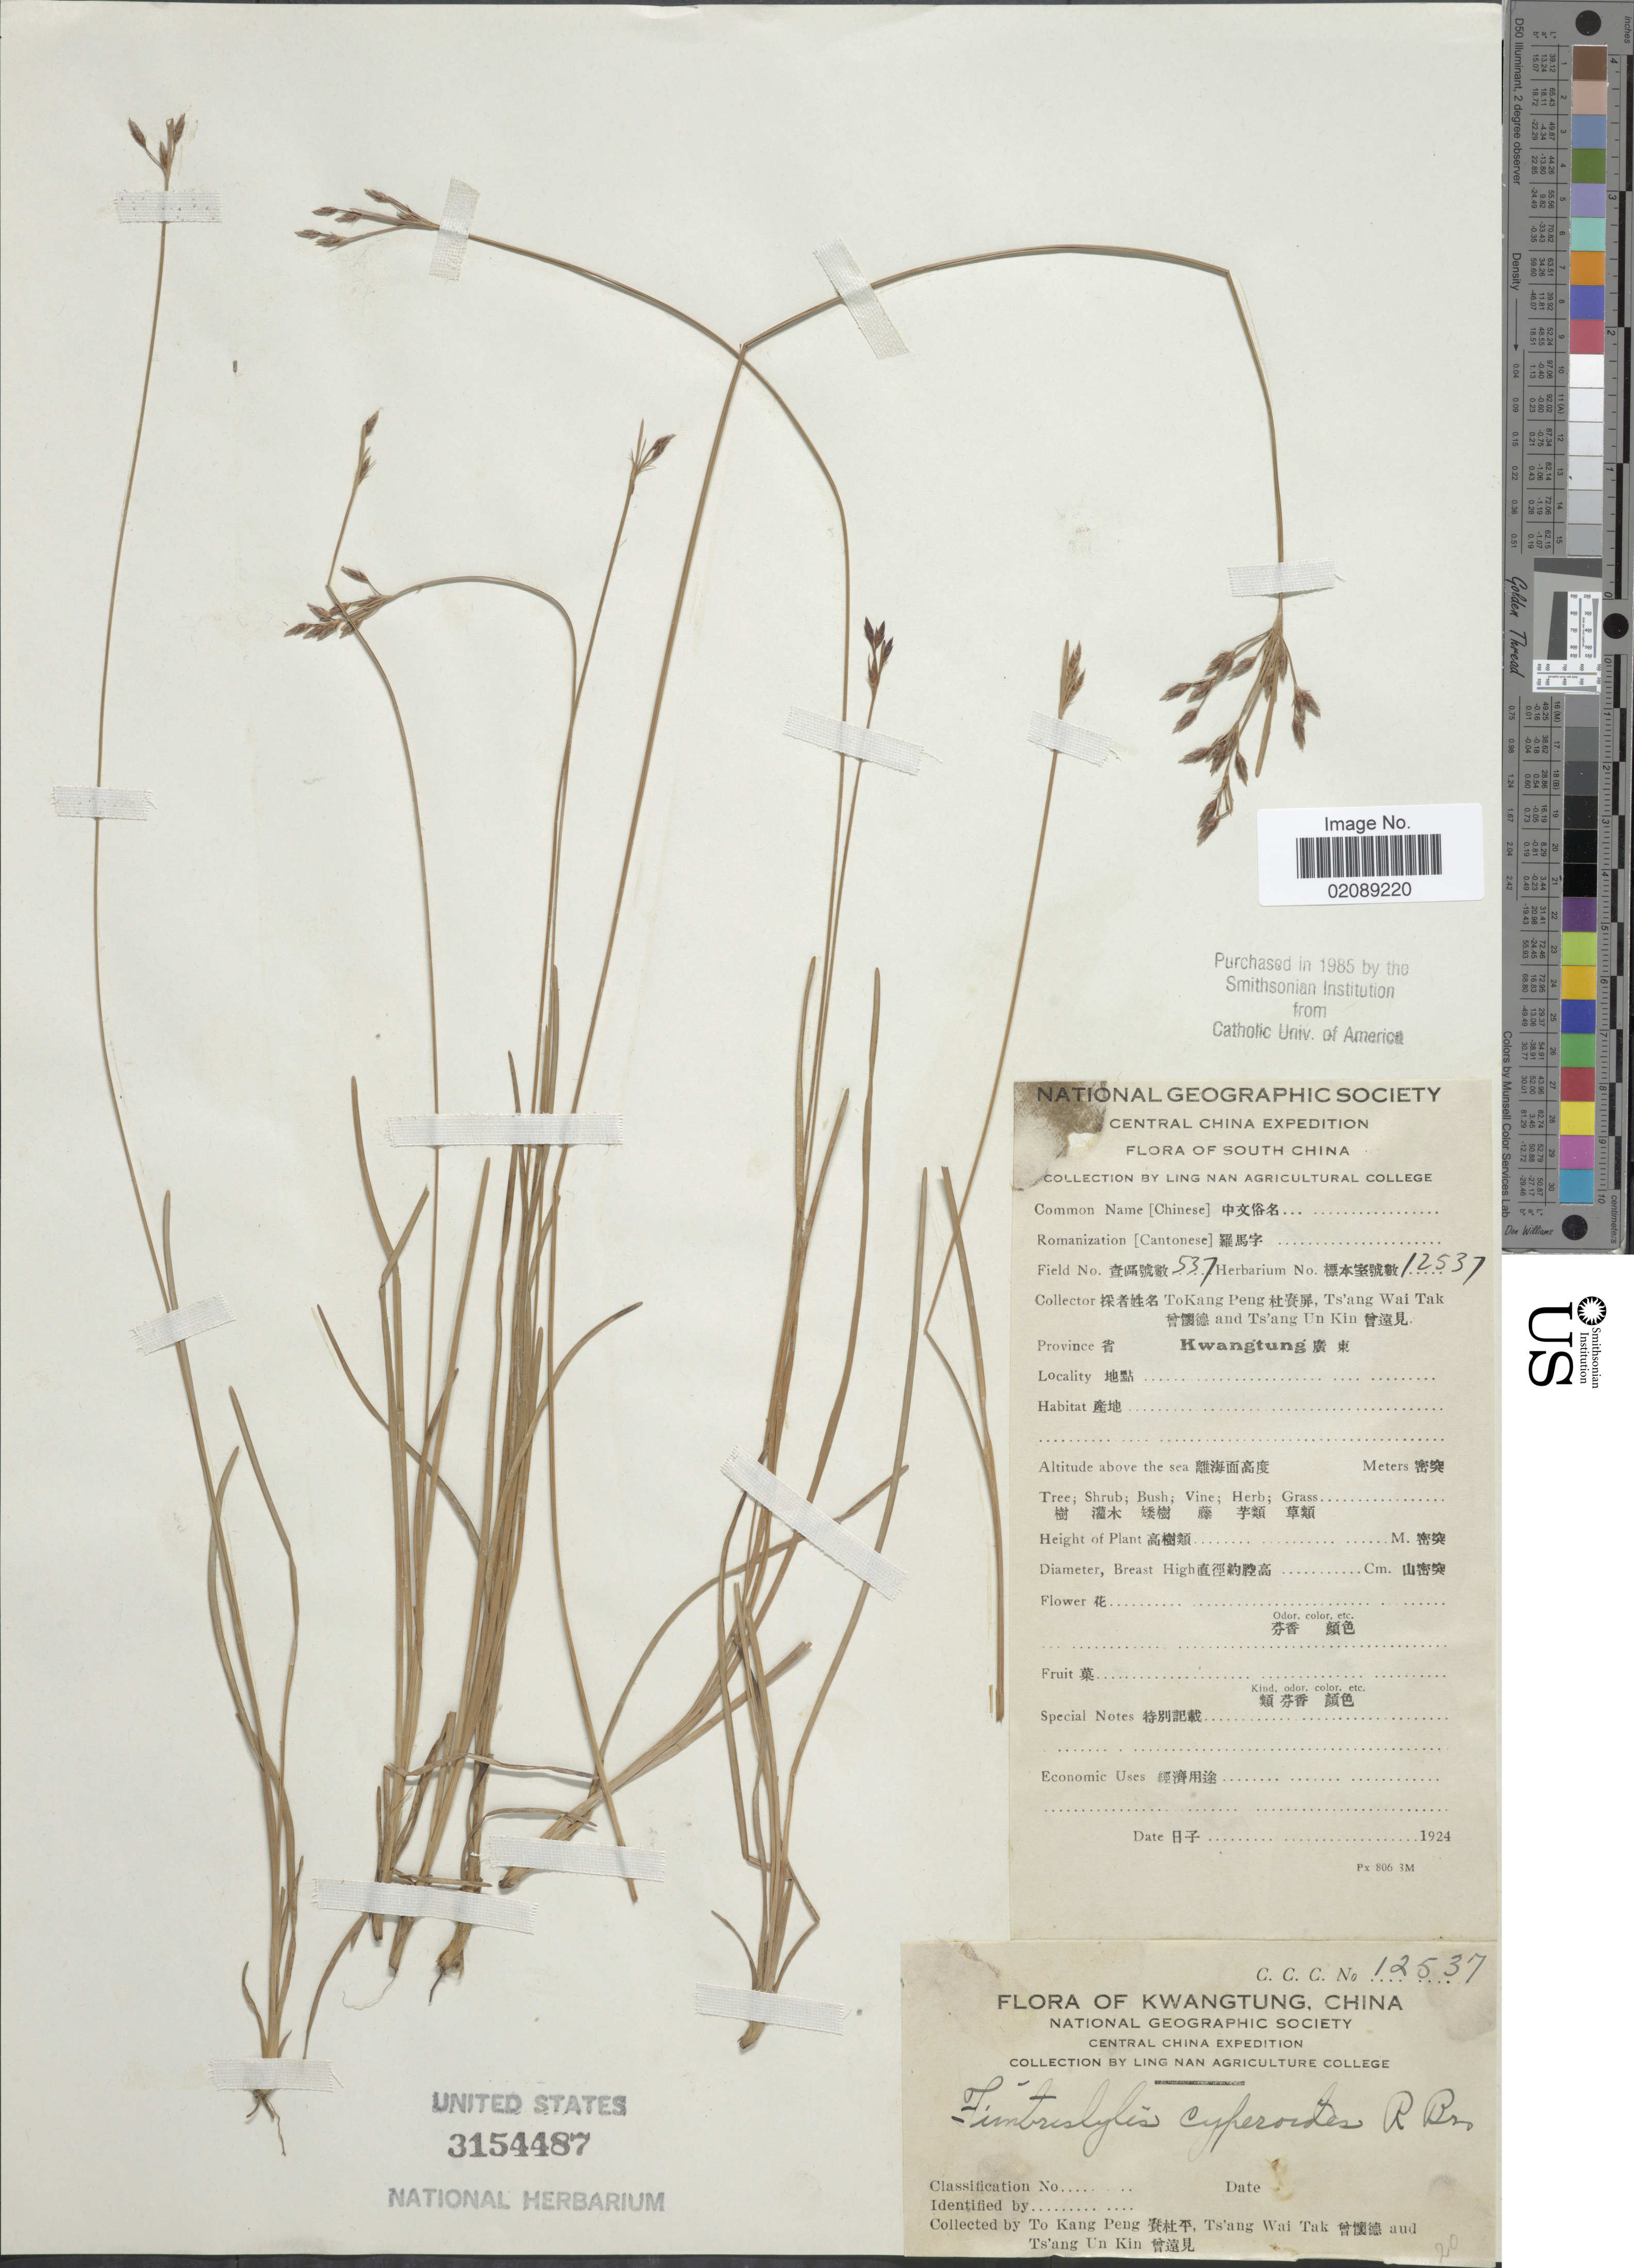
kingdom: Plantae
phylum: Tracheophyta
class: Liliopsida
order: Poales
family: Cyperaceae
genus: Fimbristylis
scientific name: Fimbristylis fusca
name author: (Nees) Benth. ex C.B. Clarke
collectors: T. K. Peng, W. T. Tsang & U. K. Tsang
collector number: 537/12537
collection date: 1924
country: China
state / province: Guangdong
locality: Central China. South China. Kwangtung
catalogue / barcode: US 3154487